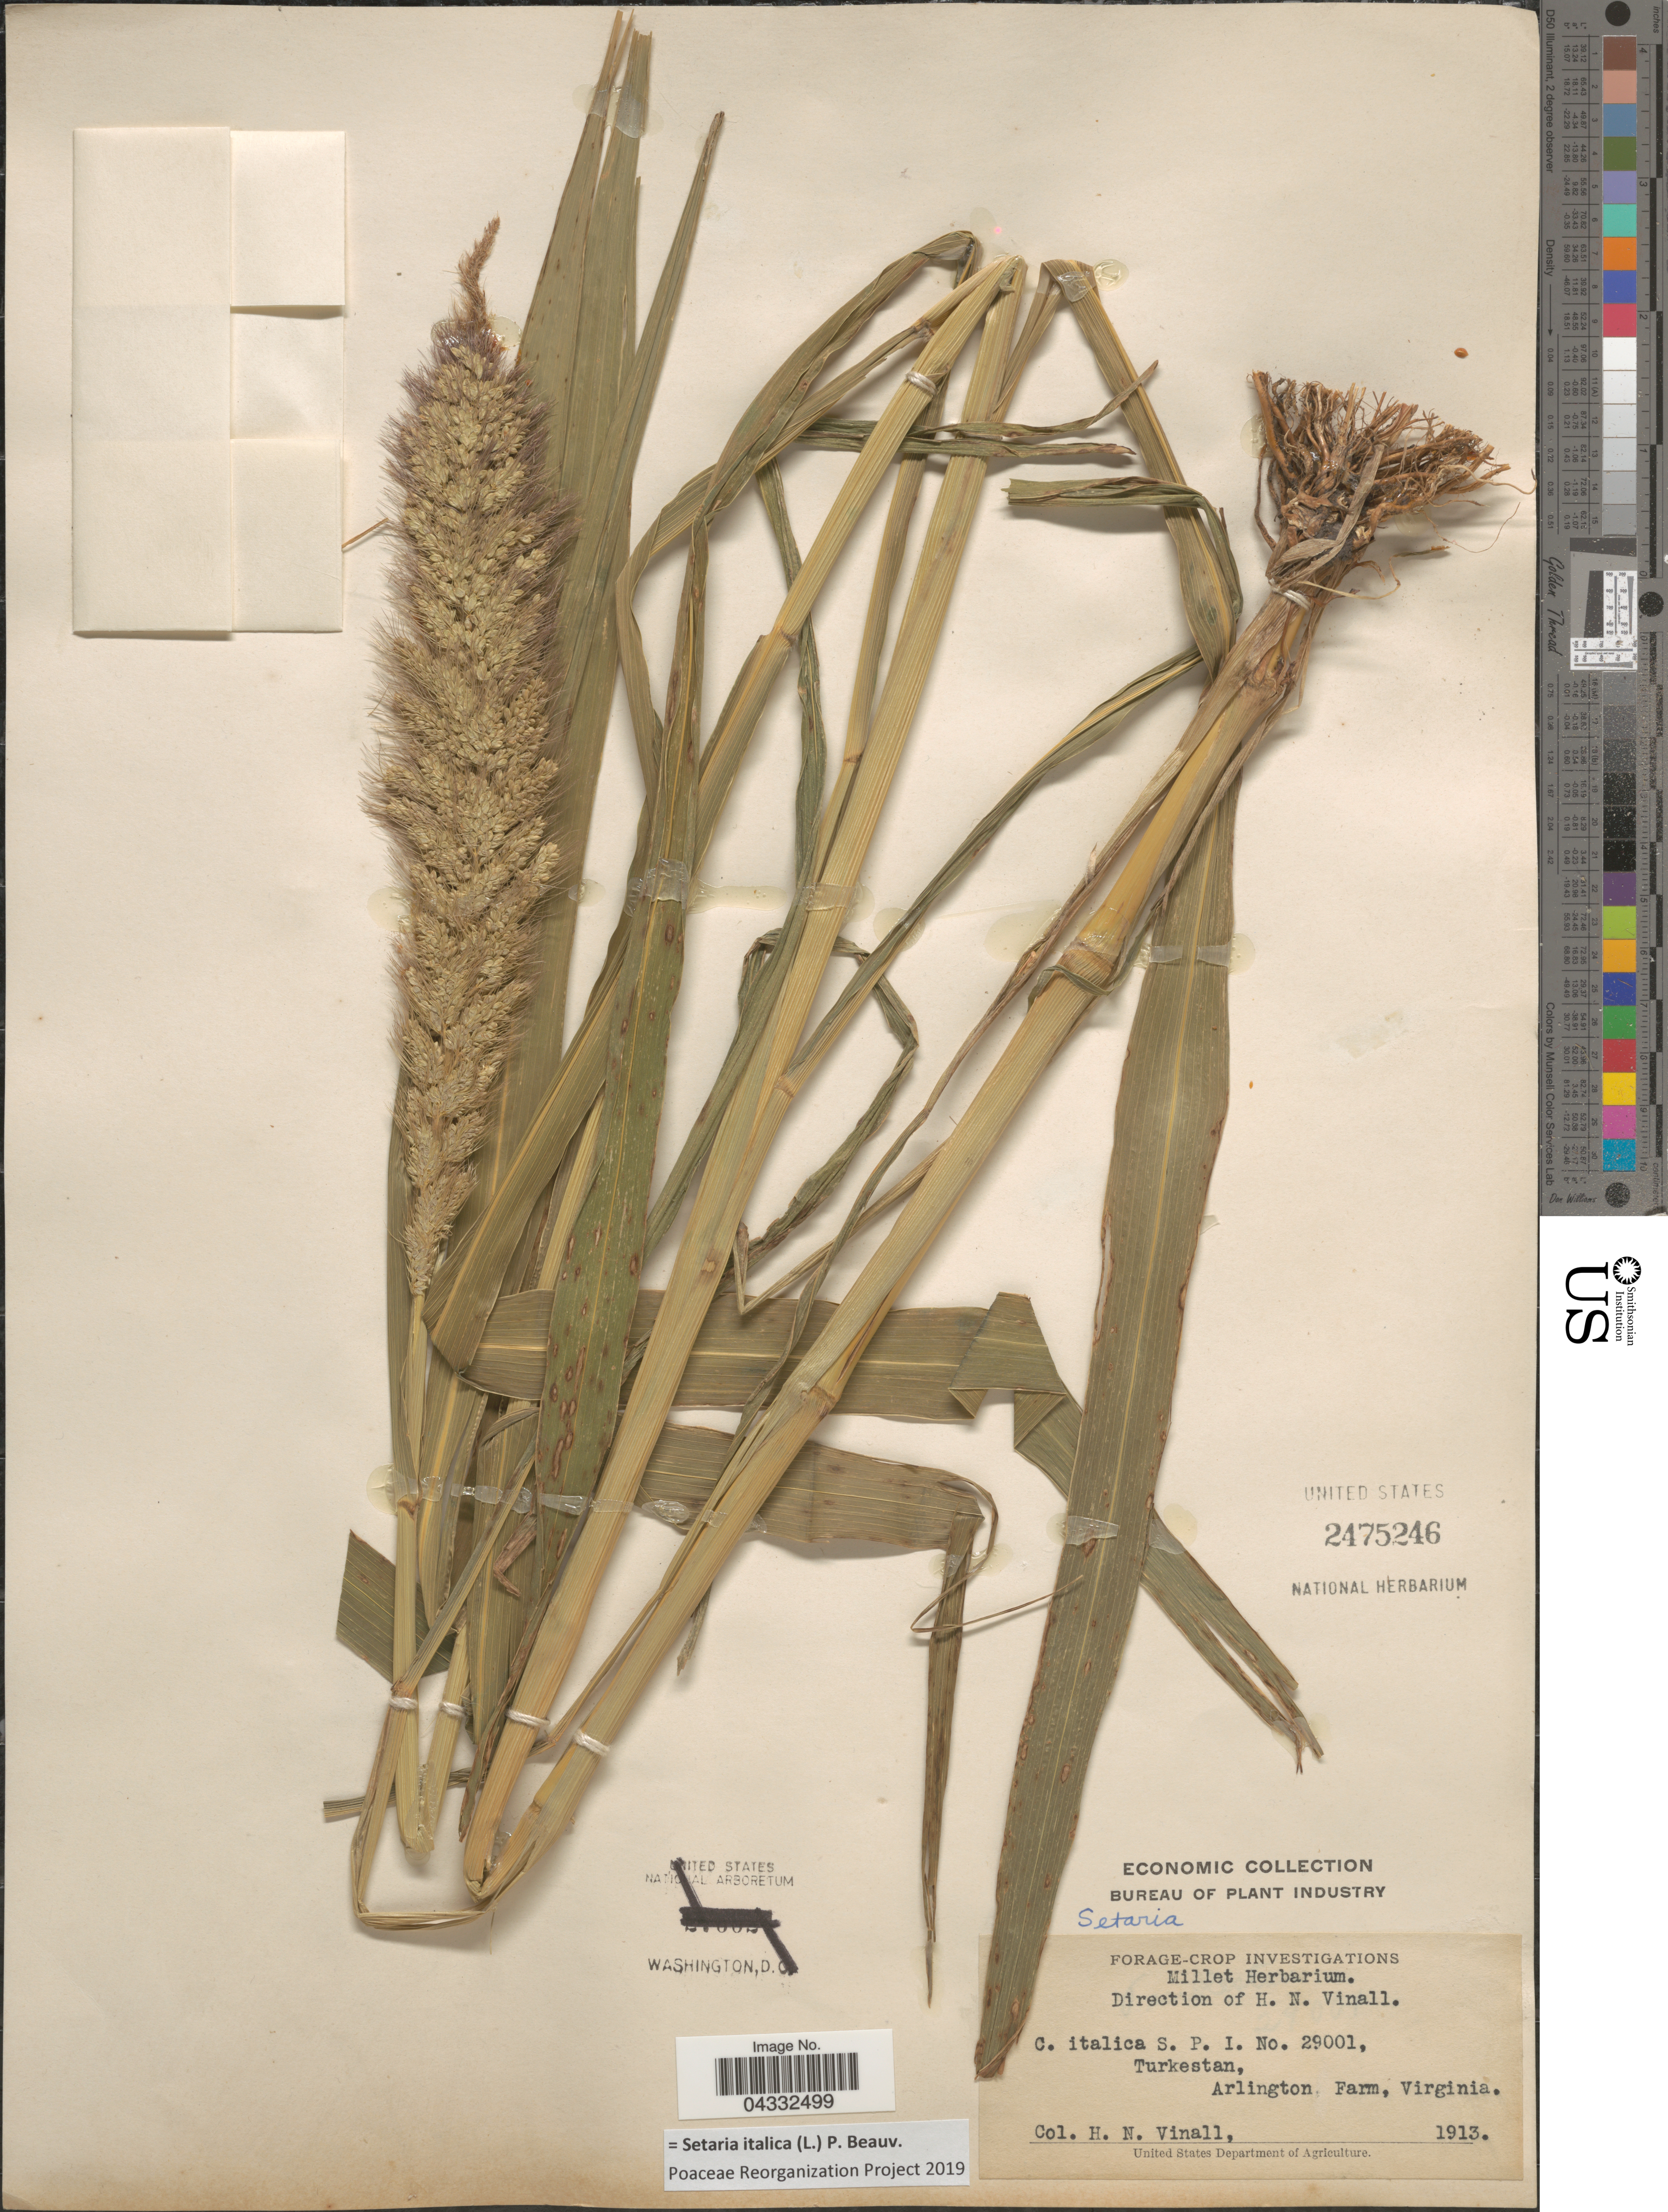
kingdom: Plantae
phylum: Tracheophyta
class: Liliopsida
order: Poales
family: Poaceae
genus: Setaria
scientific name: Setaria italica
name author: (L.) P. Beauv.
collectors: H. Vinall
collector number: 29001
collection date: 1913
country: United States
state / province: Virginia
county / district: Arlington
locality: Arlington Farm.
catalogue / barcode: US 2475246